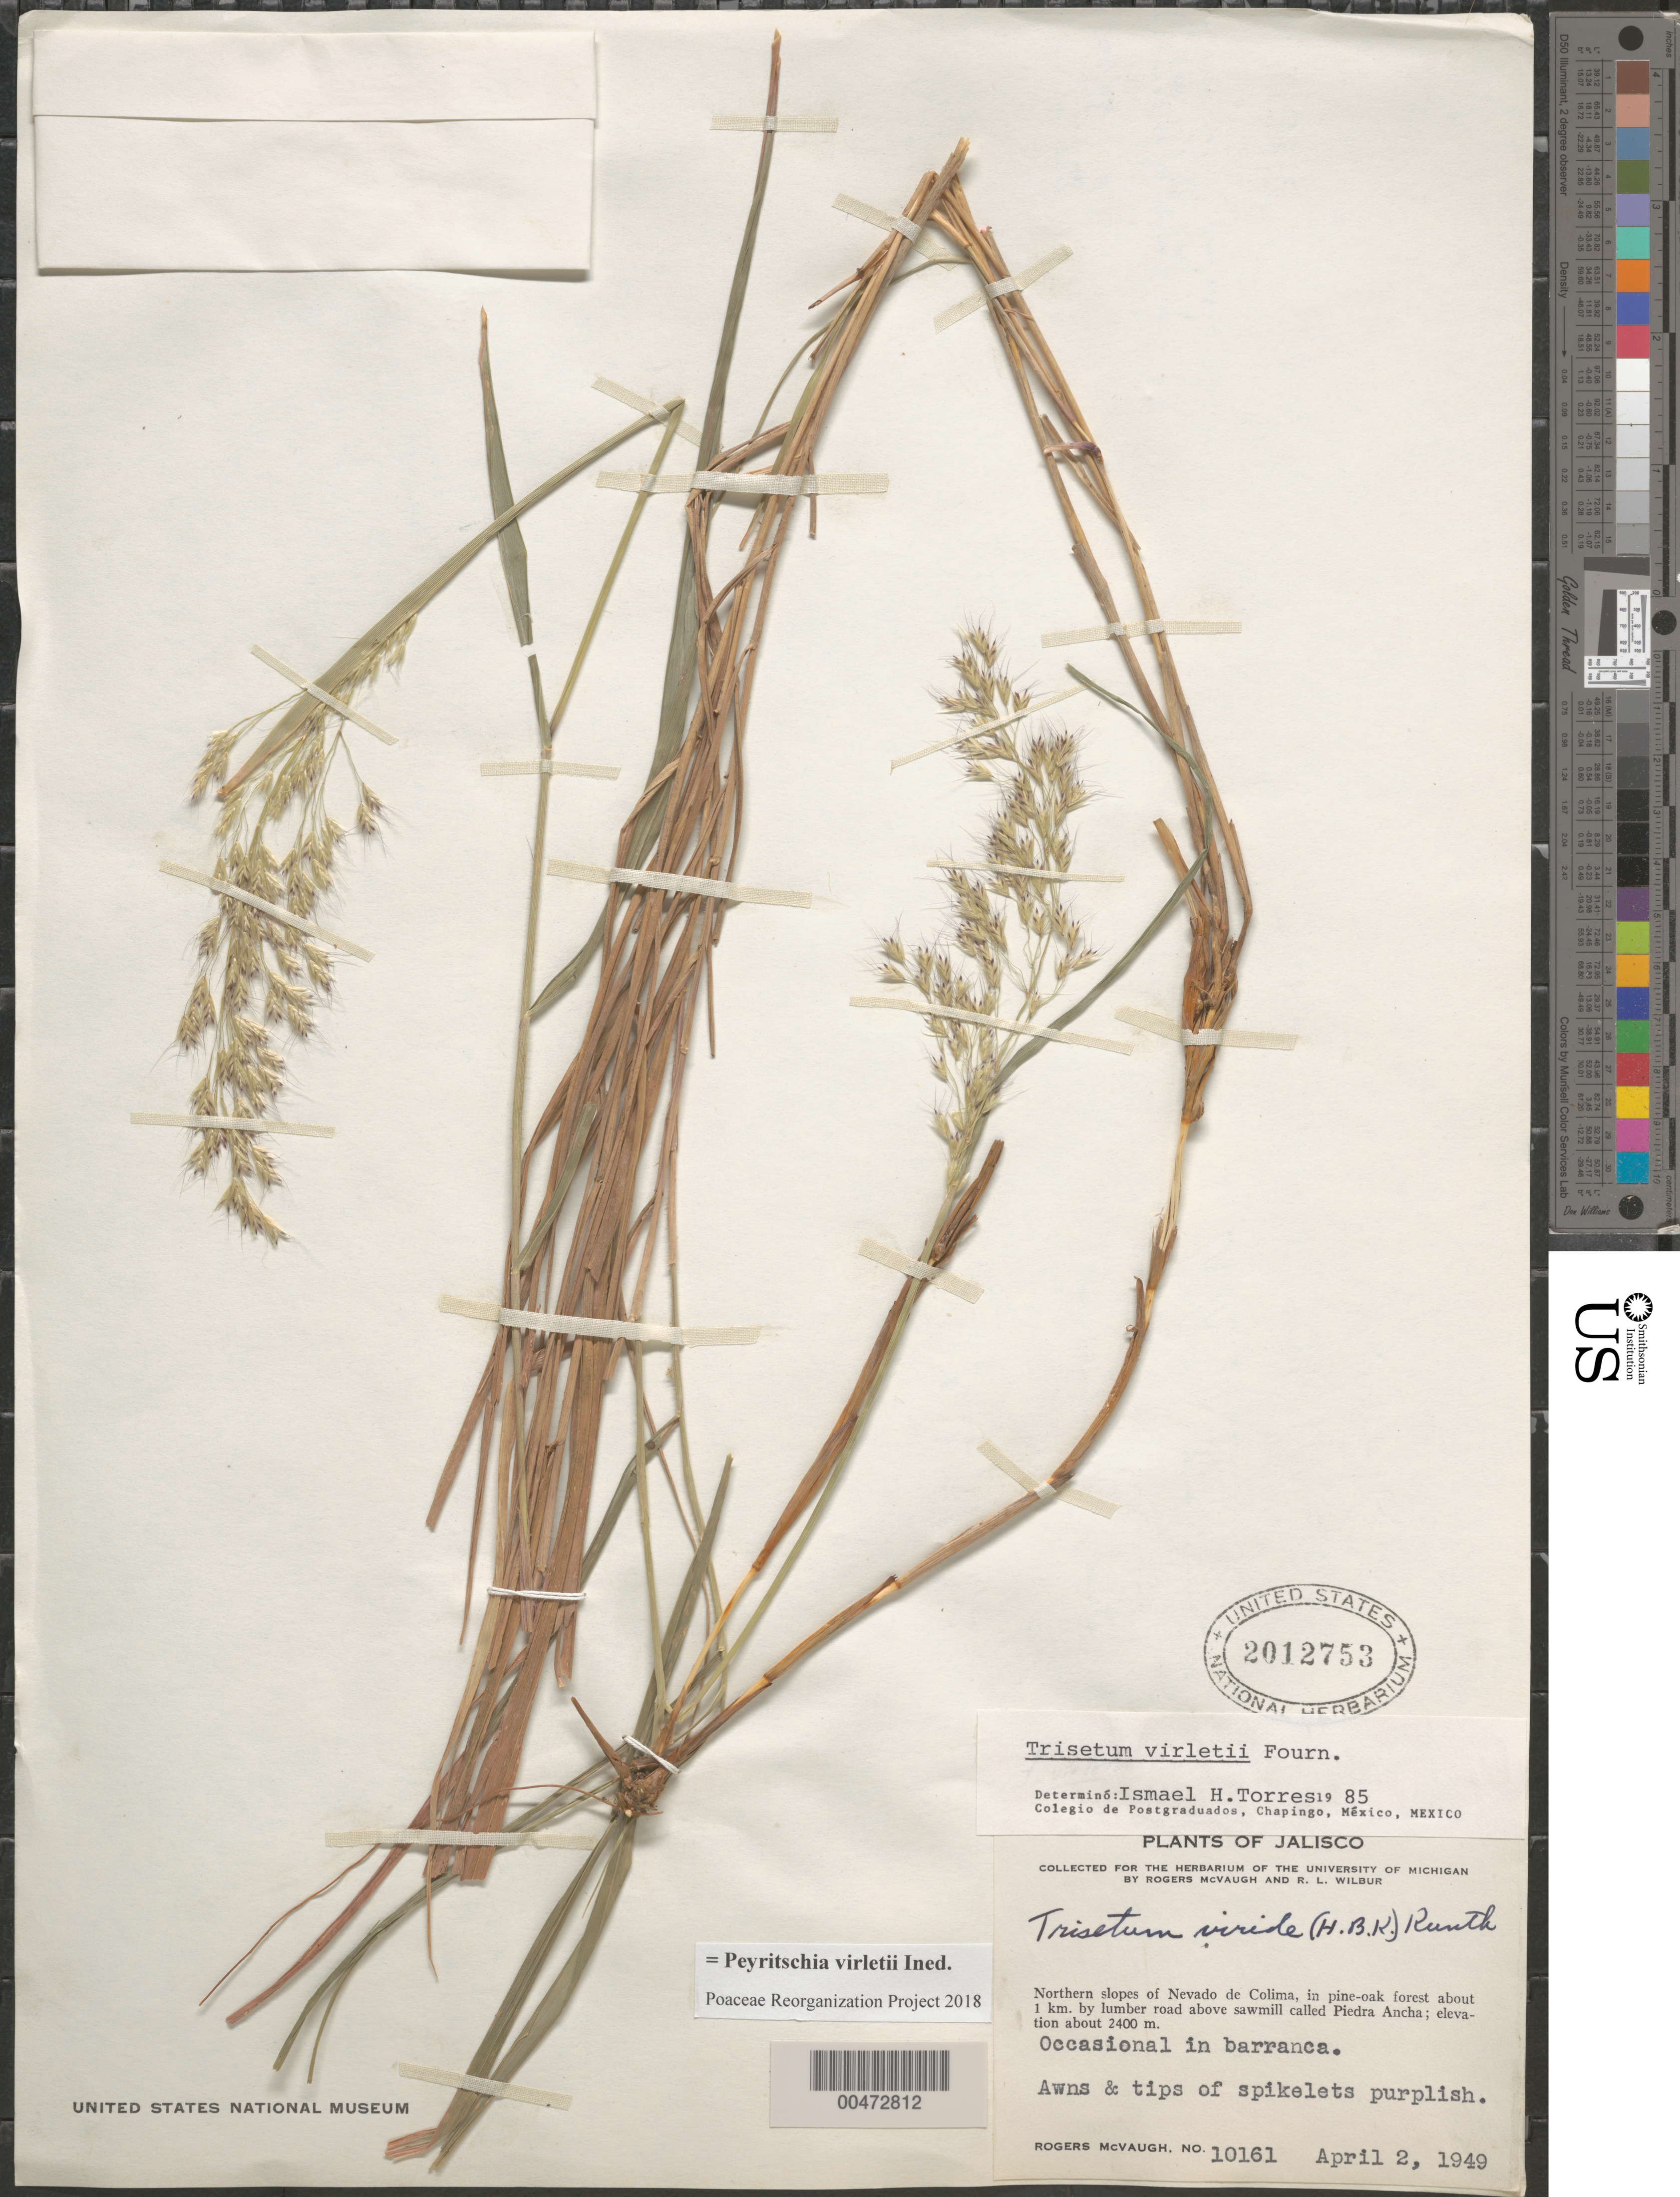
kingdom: Plantae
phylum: Tracheophyta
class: Liliopsida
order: Poales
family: Poaceae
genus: Peyritschia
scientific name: Peyritschia virletii ined.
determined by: Poaceae Reorganization Project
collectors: R. McVaugh & R. L. Wilbur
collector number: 10161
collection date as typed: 2 Apr 1949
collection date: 1949-04-02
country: Mexico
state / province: Jalisco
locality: N slopes of Nevado de Colima, about 1 km by lumber rd above sawmill called Piedra Ancha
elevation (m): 2400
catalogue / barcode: US 2012753